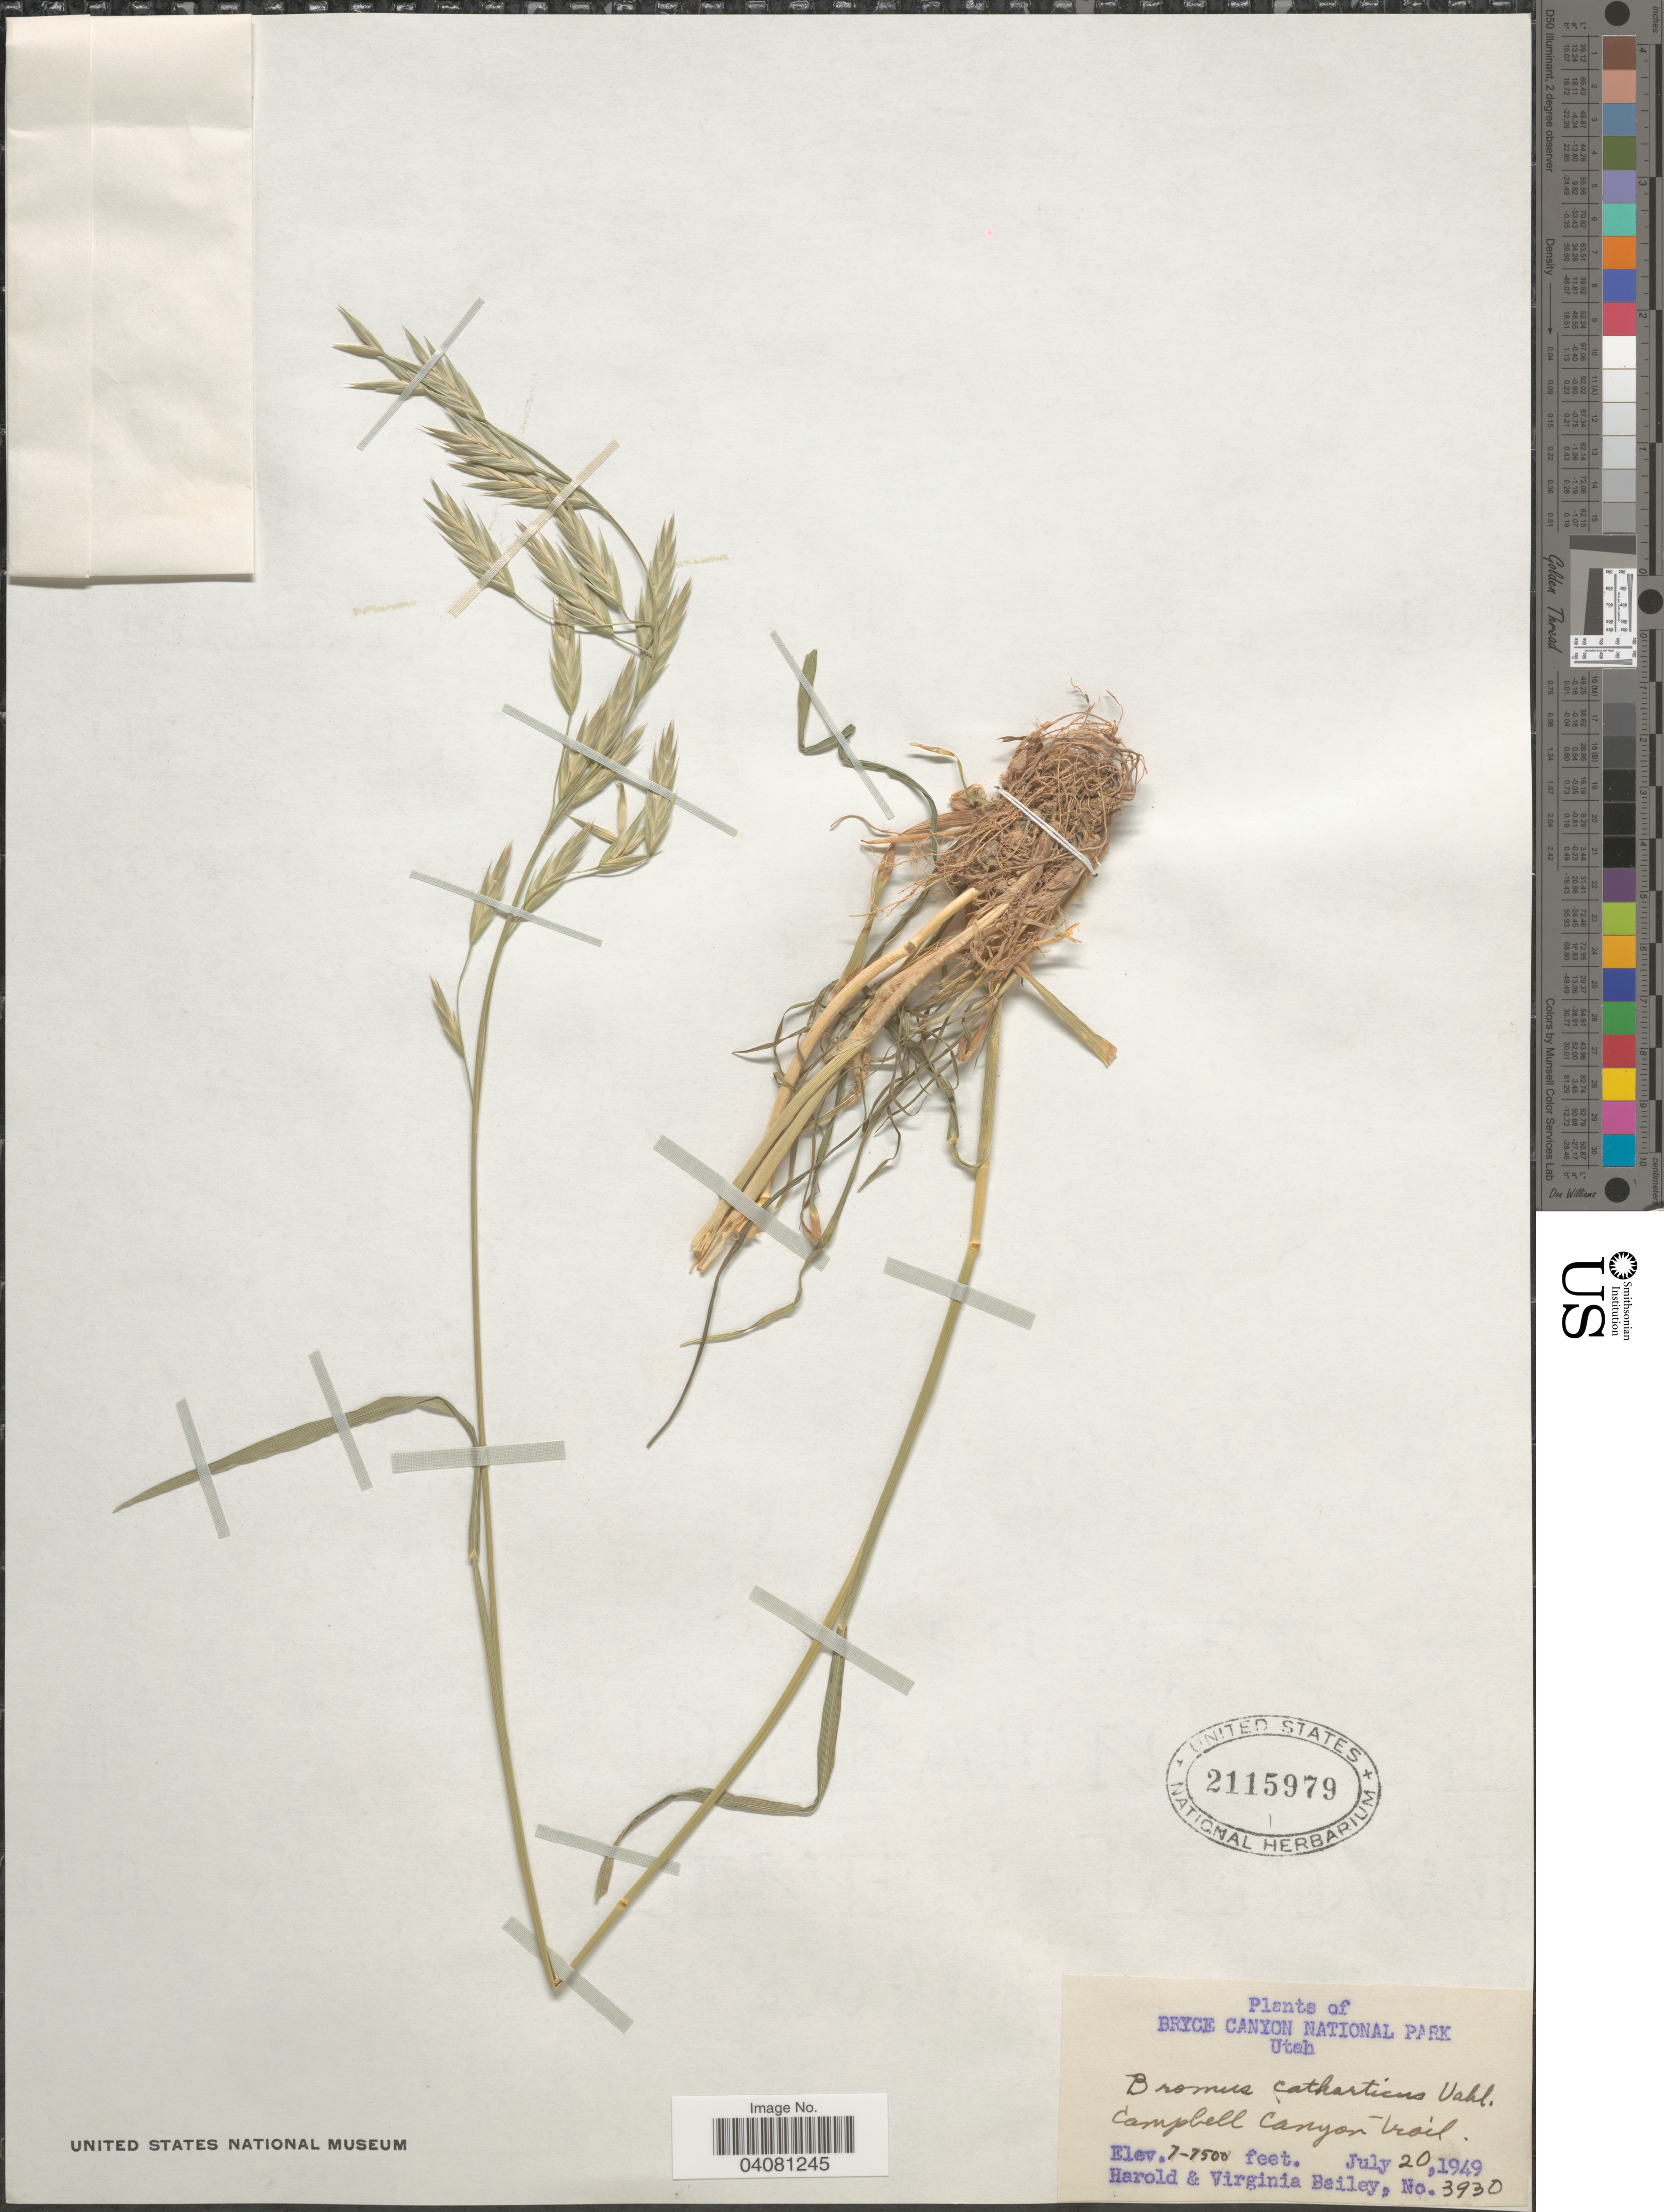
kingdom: Plantae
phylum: Tracheophyta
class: Liliopsida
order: Poales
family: Poaceae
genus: Bromus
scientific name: Bromus catharticus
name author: Vahl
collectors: H. Bailey & V. L. Bailey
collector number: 3930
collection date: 1949-07-20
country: United States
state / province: Utah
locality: Bryce Canyon National Park. Campbell Canyon trail.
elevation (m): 2134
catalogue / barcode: US 2115979